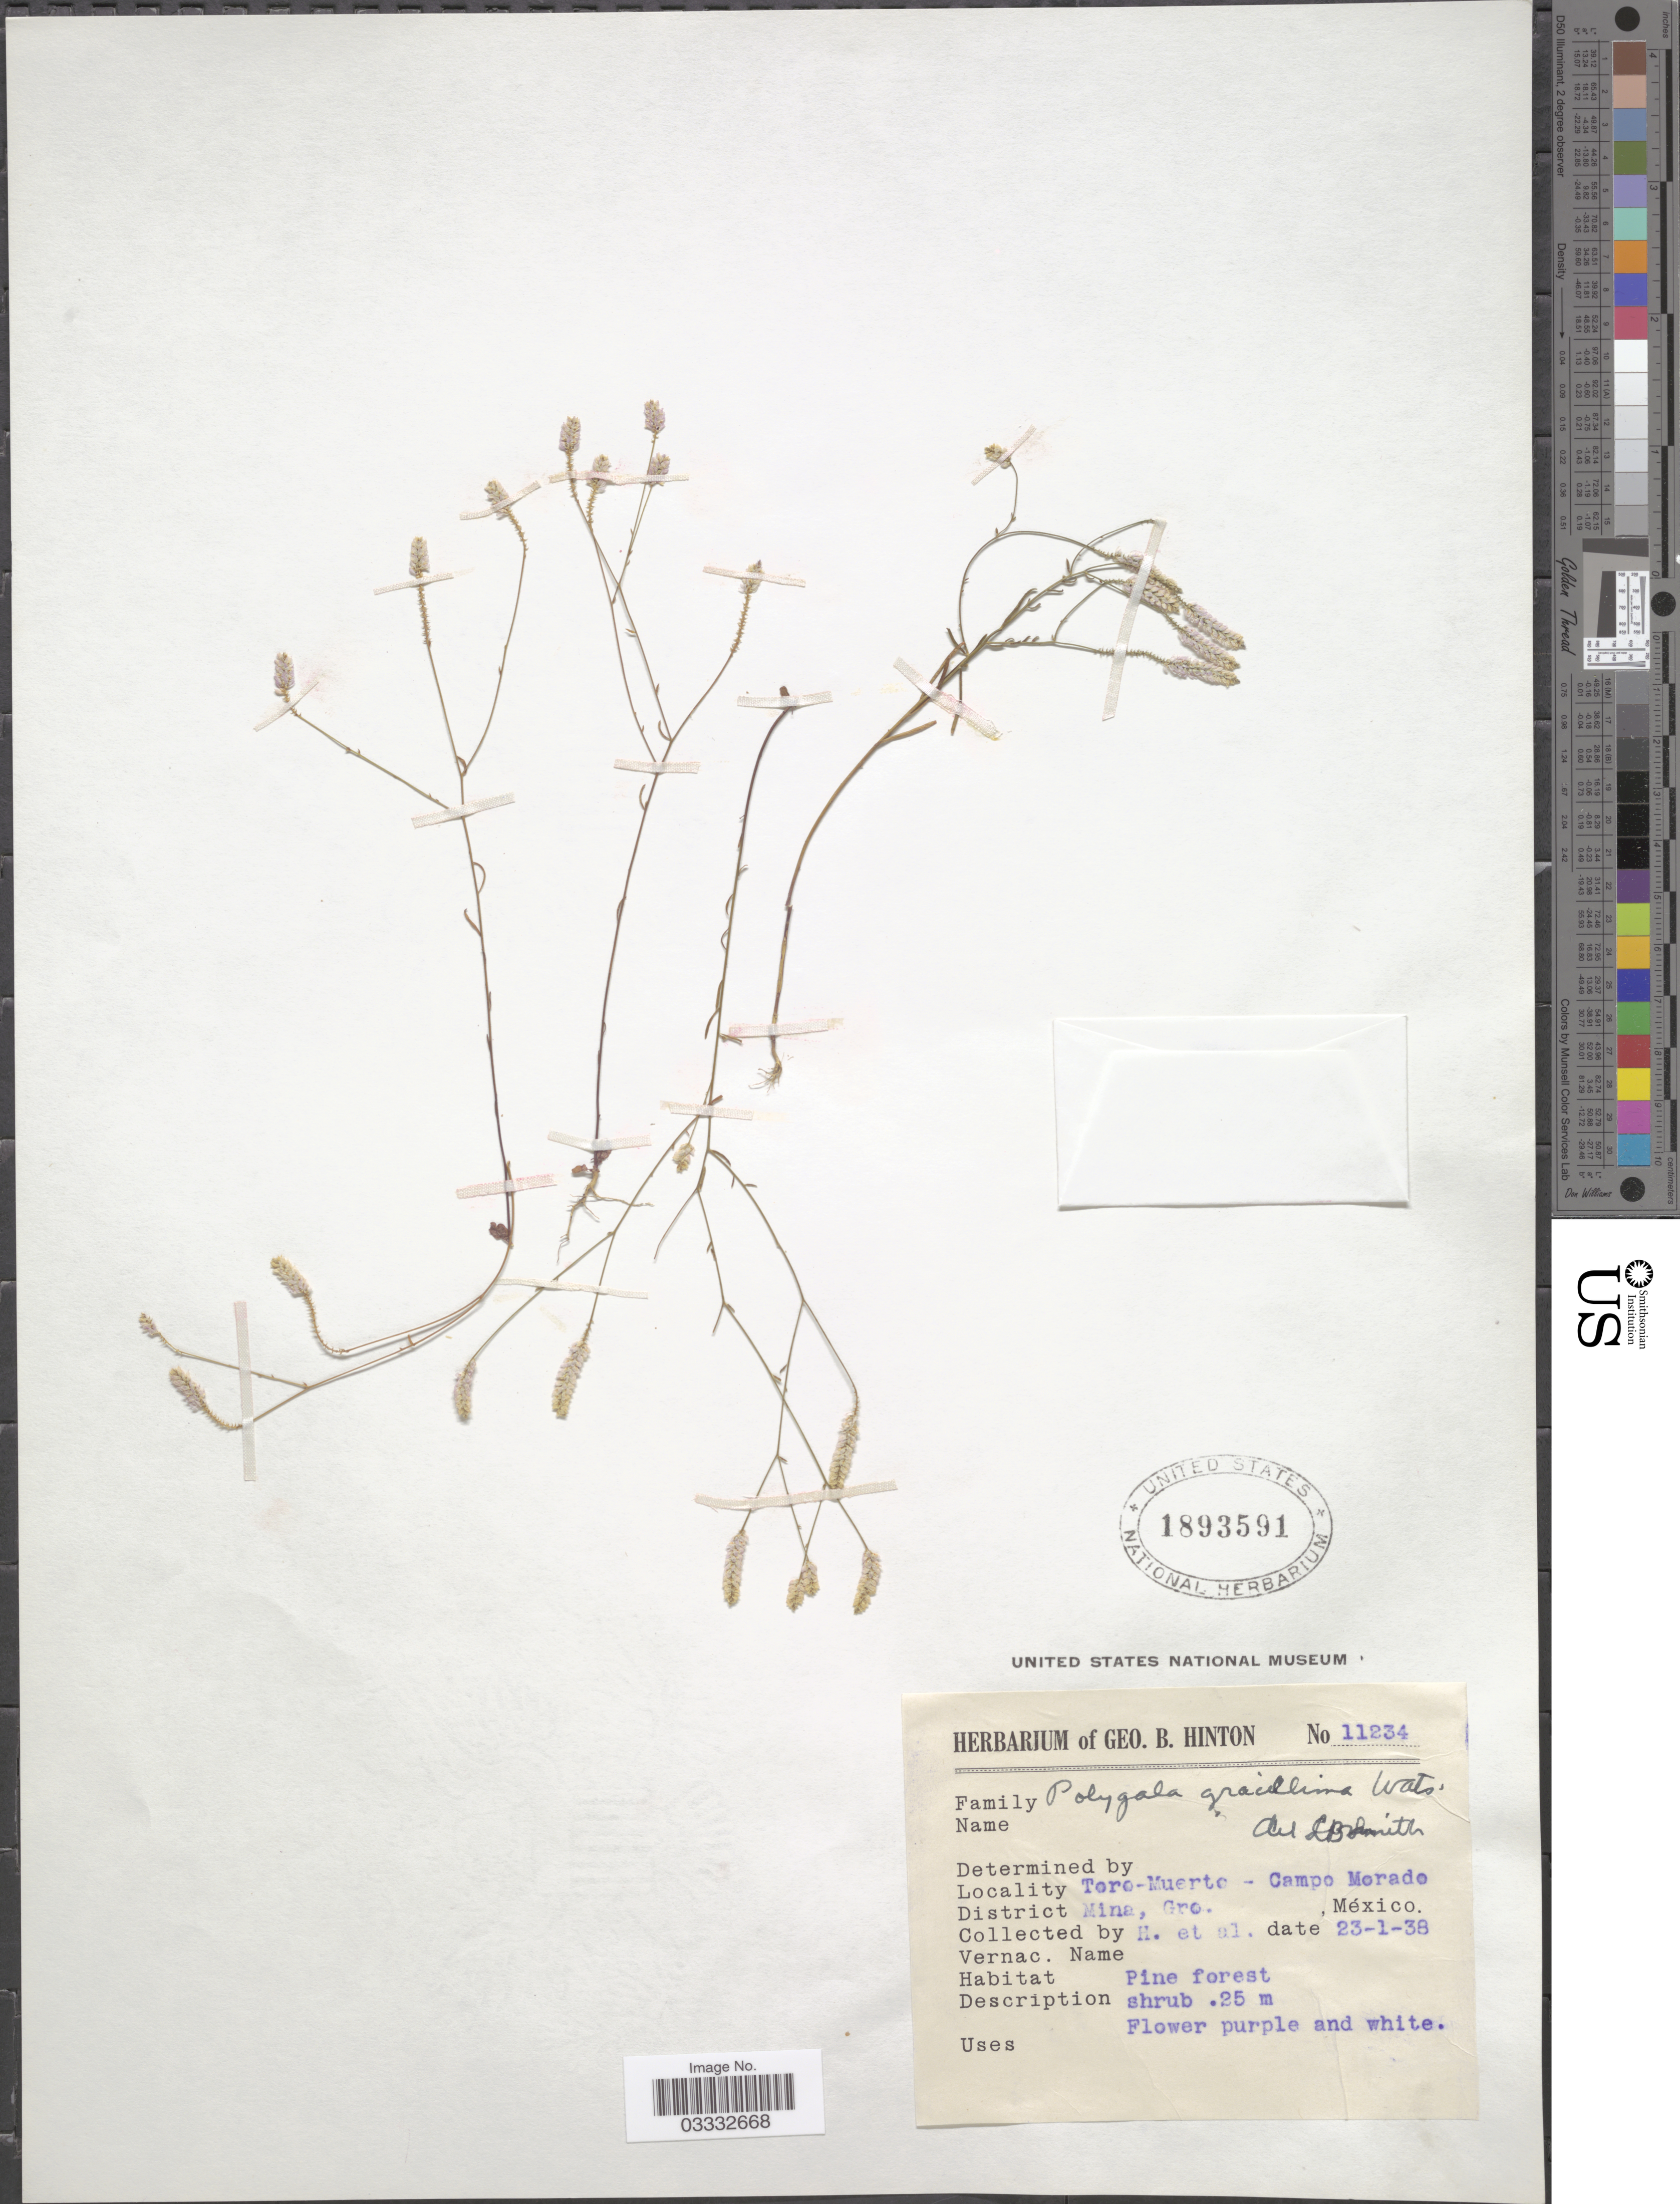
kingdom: Plantae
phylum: Tracheophyta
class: Magnoliopsida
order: Fabales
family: Polygalaceae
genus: Polygala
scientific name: Polygala gracillima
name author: S. Watson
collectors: G. B. Hinton & et al.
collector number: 11234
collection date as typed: Transcribed d/m/y: 23/1/38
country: Mexico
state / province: Guerrero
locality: Toro-Muerto - Campo Morado. District Mina.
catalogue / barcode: US 1893591